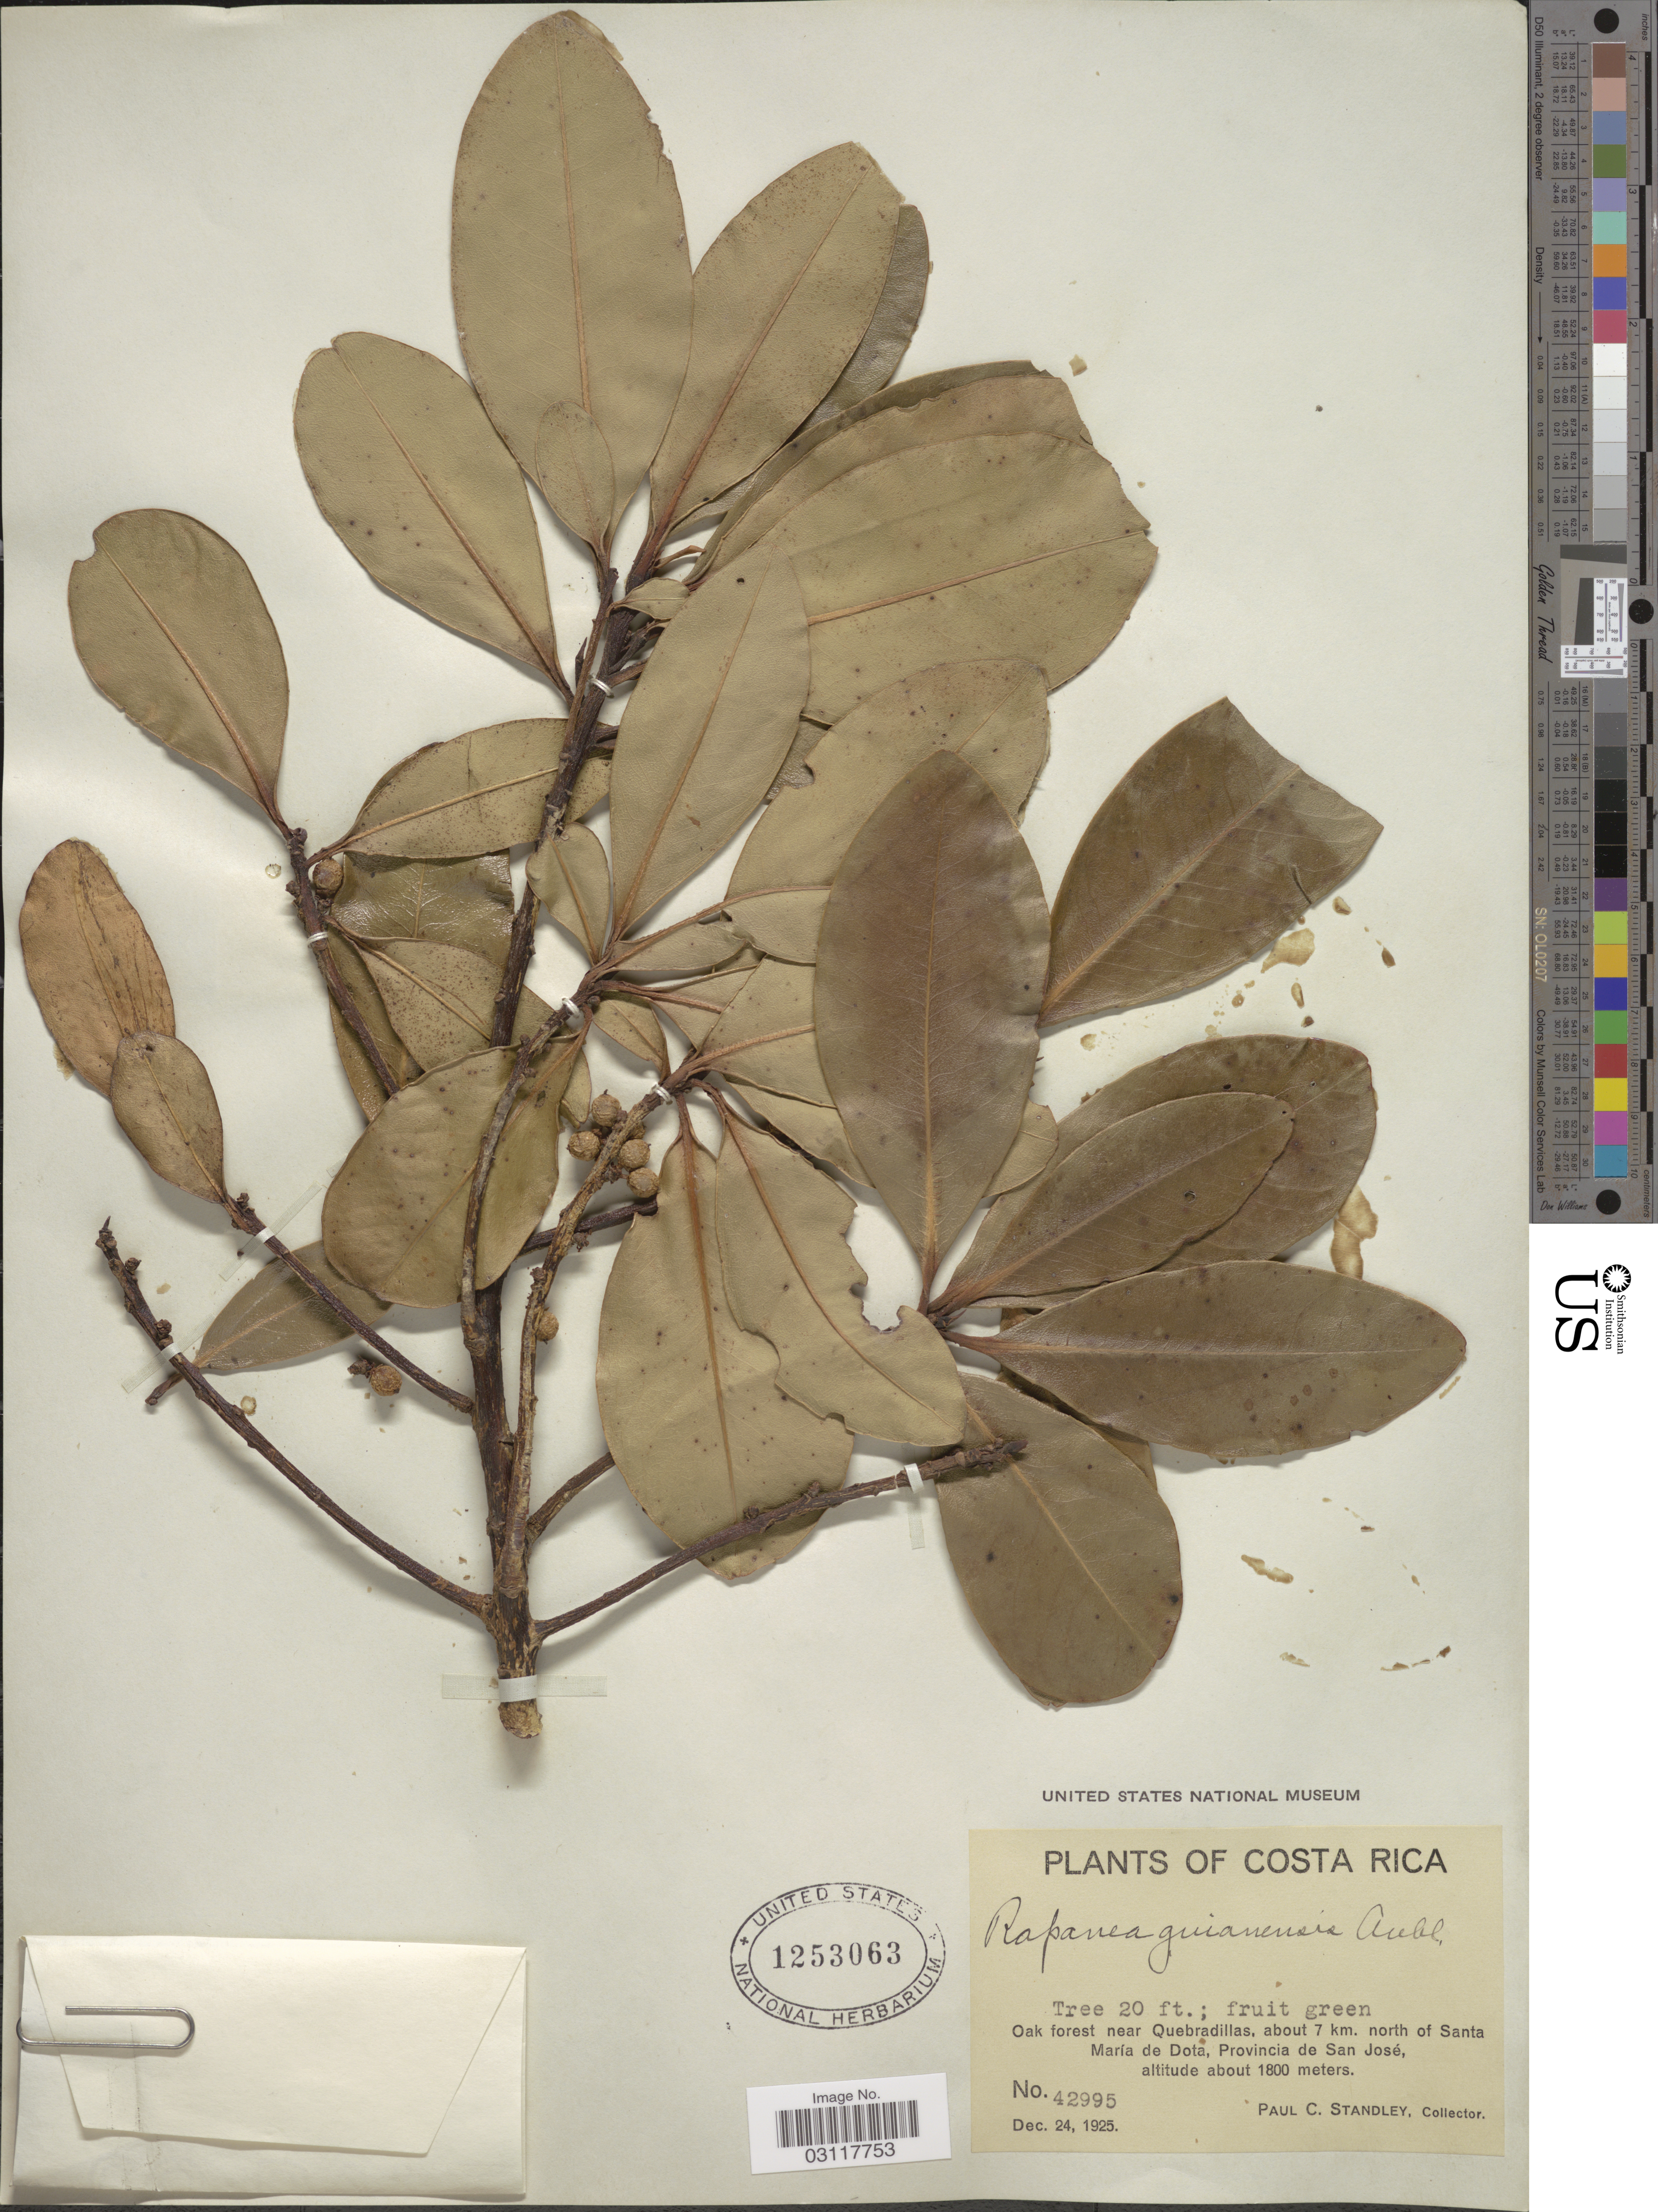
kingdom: Plantae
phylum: Tracheophyta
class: Magnoliopsida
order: Ericales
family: Primulaceae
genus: Myrsine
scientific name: Myrsine cubana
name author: A. DC.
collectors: P. C. Standley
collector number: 42995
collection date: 1925-12-24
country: Costa Rica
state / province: San José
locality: Oak forest near Quebradillas, about 7 km. north of Santa María de Dota.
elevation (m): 1800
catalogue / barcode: US 1253063